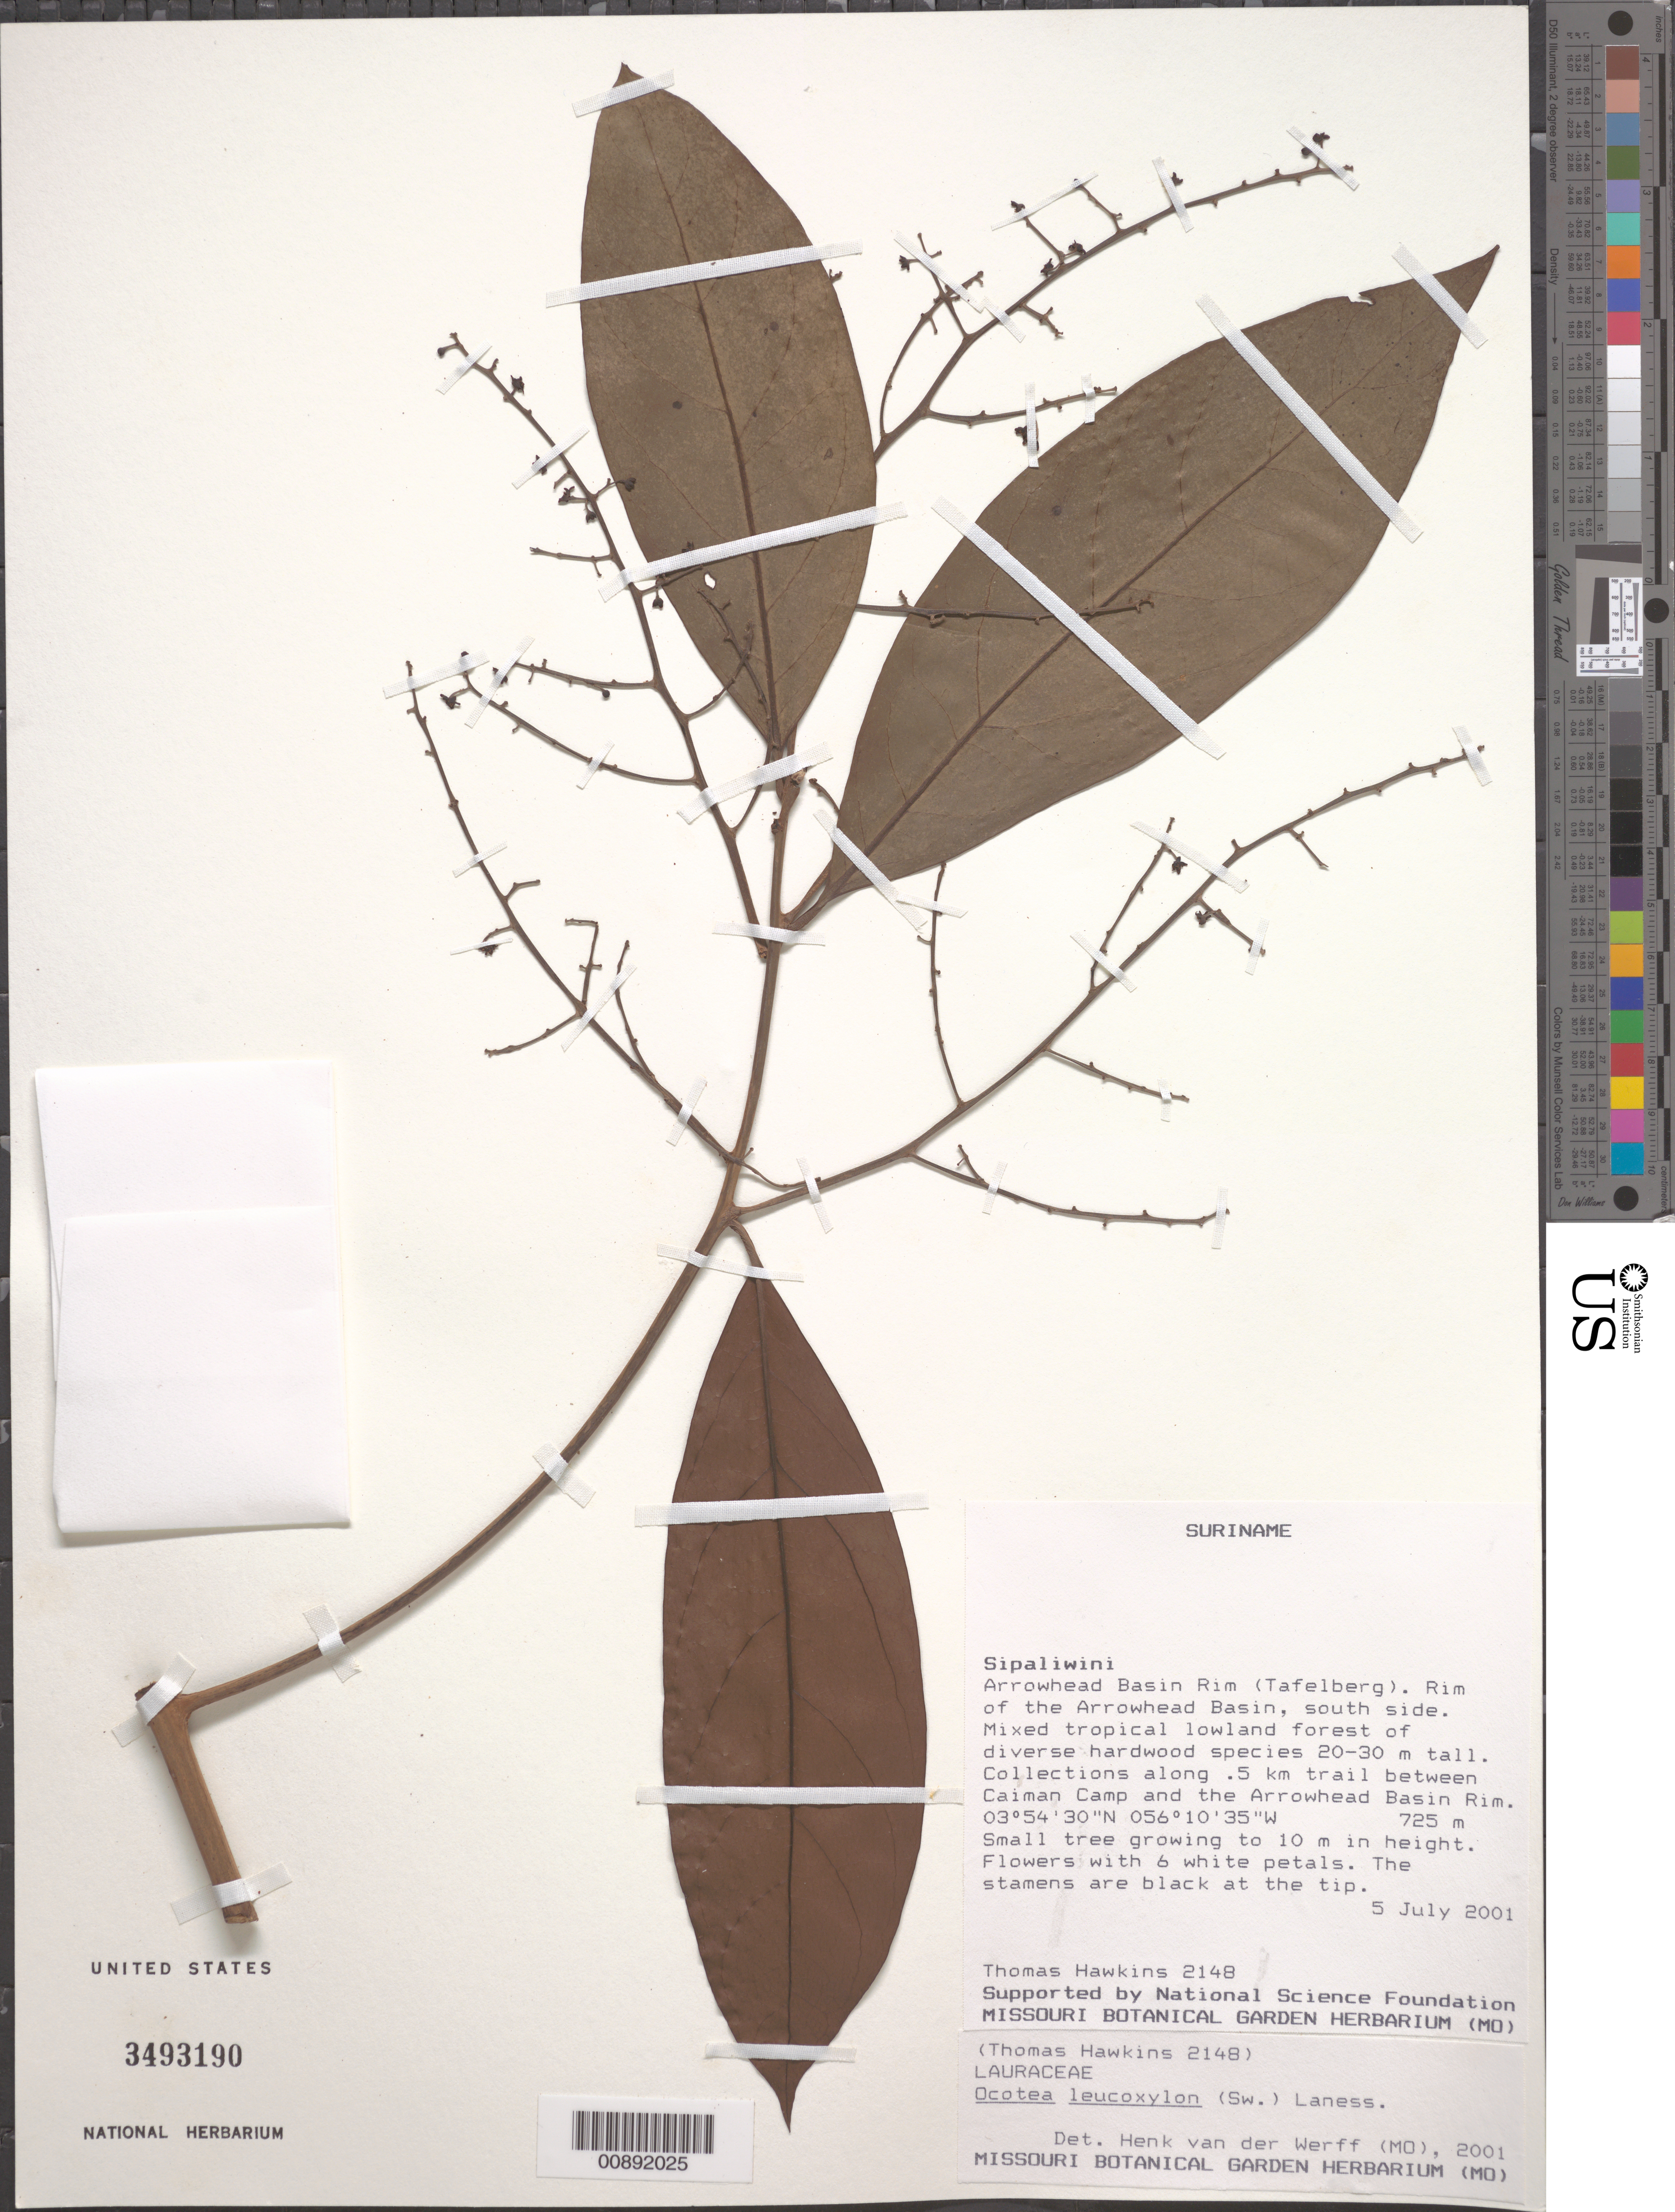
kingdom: Plantae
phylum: Tracheophyta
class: Magnoliopsida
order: Laurales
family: Lauraceae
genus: Ocotea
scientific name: Ocotea leucoxylon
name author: (Sw.) Laness.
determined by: van der Werff, H., (MO), Missouri Botanical Garden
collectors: T. Hawkins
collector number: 2148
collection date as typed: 5-Jul-01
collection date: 2001-07-05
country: Suriname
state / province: Sipaliwini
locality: Tafelberg (Table Mountain), Arrowhead Basin Rim, south side. Along 0.5km trail between Caiman Camp and the Arrowhead Basin Rim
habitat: Mixed tropical lowland forest of diverse hardwood species 20-30m tall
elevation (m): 725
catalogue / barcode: US 3493190